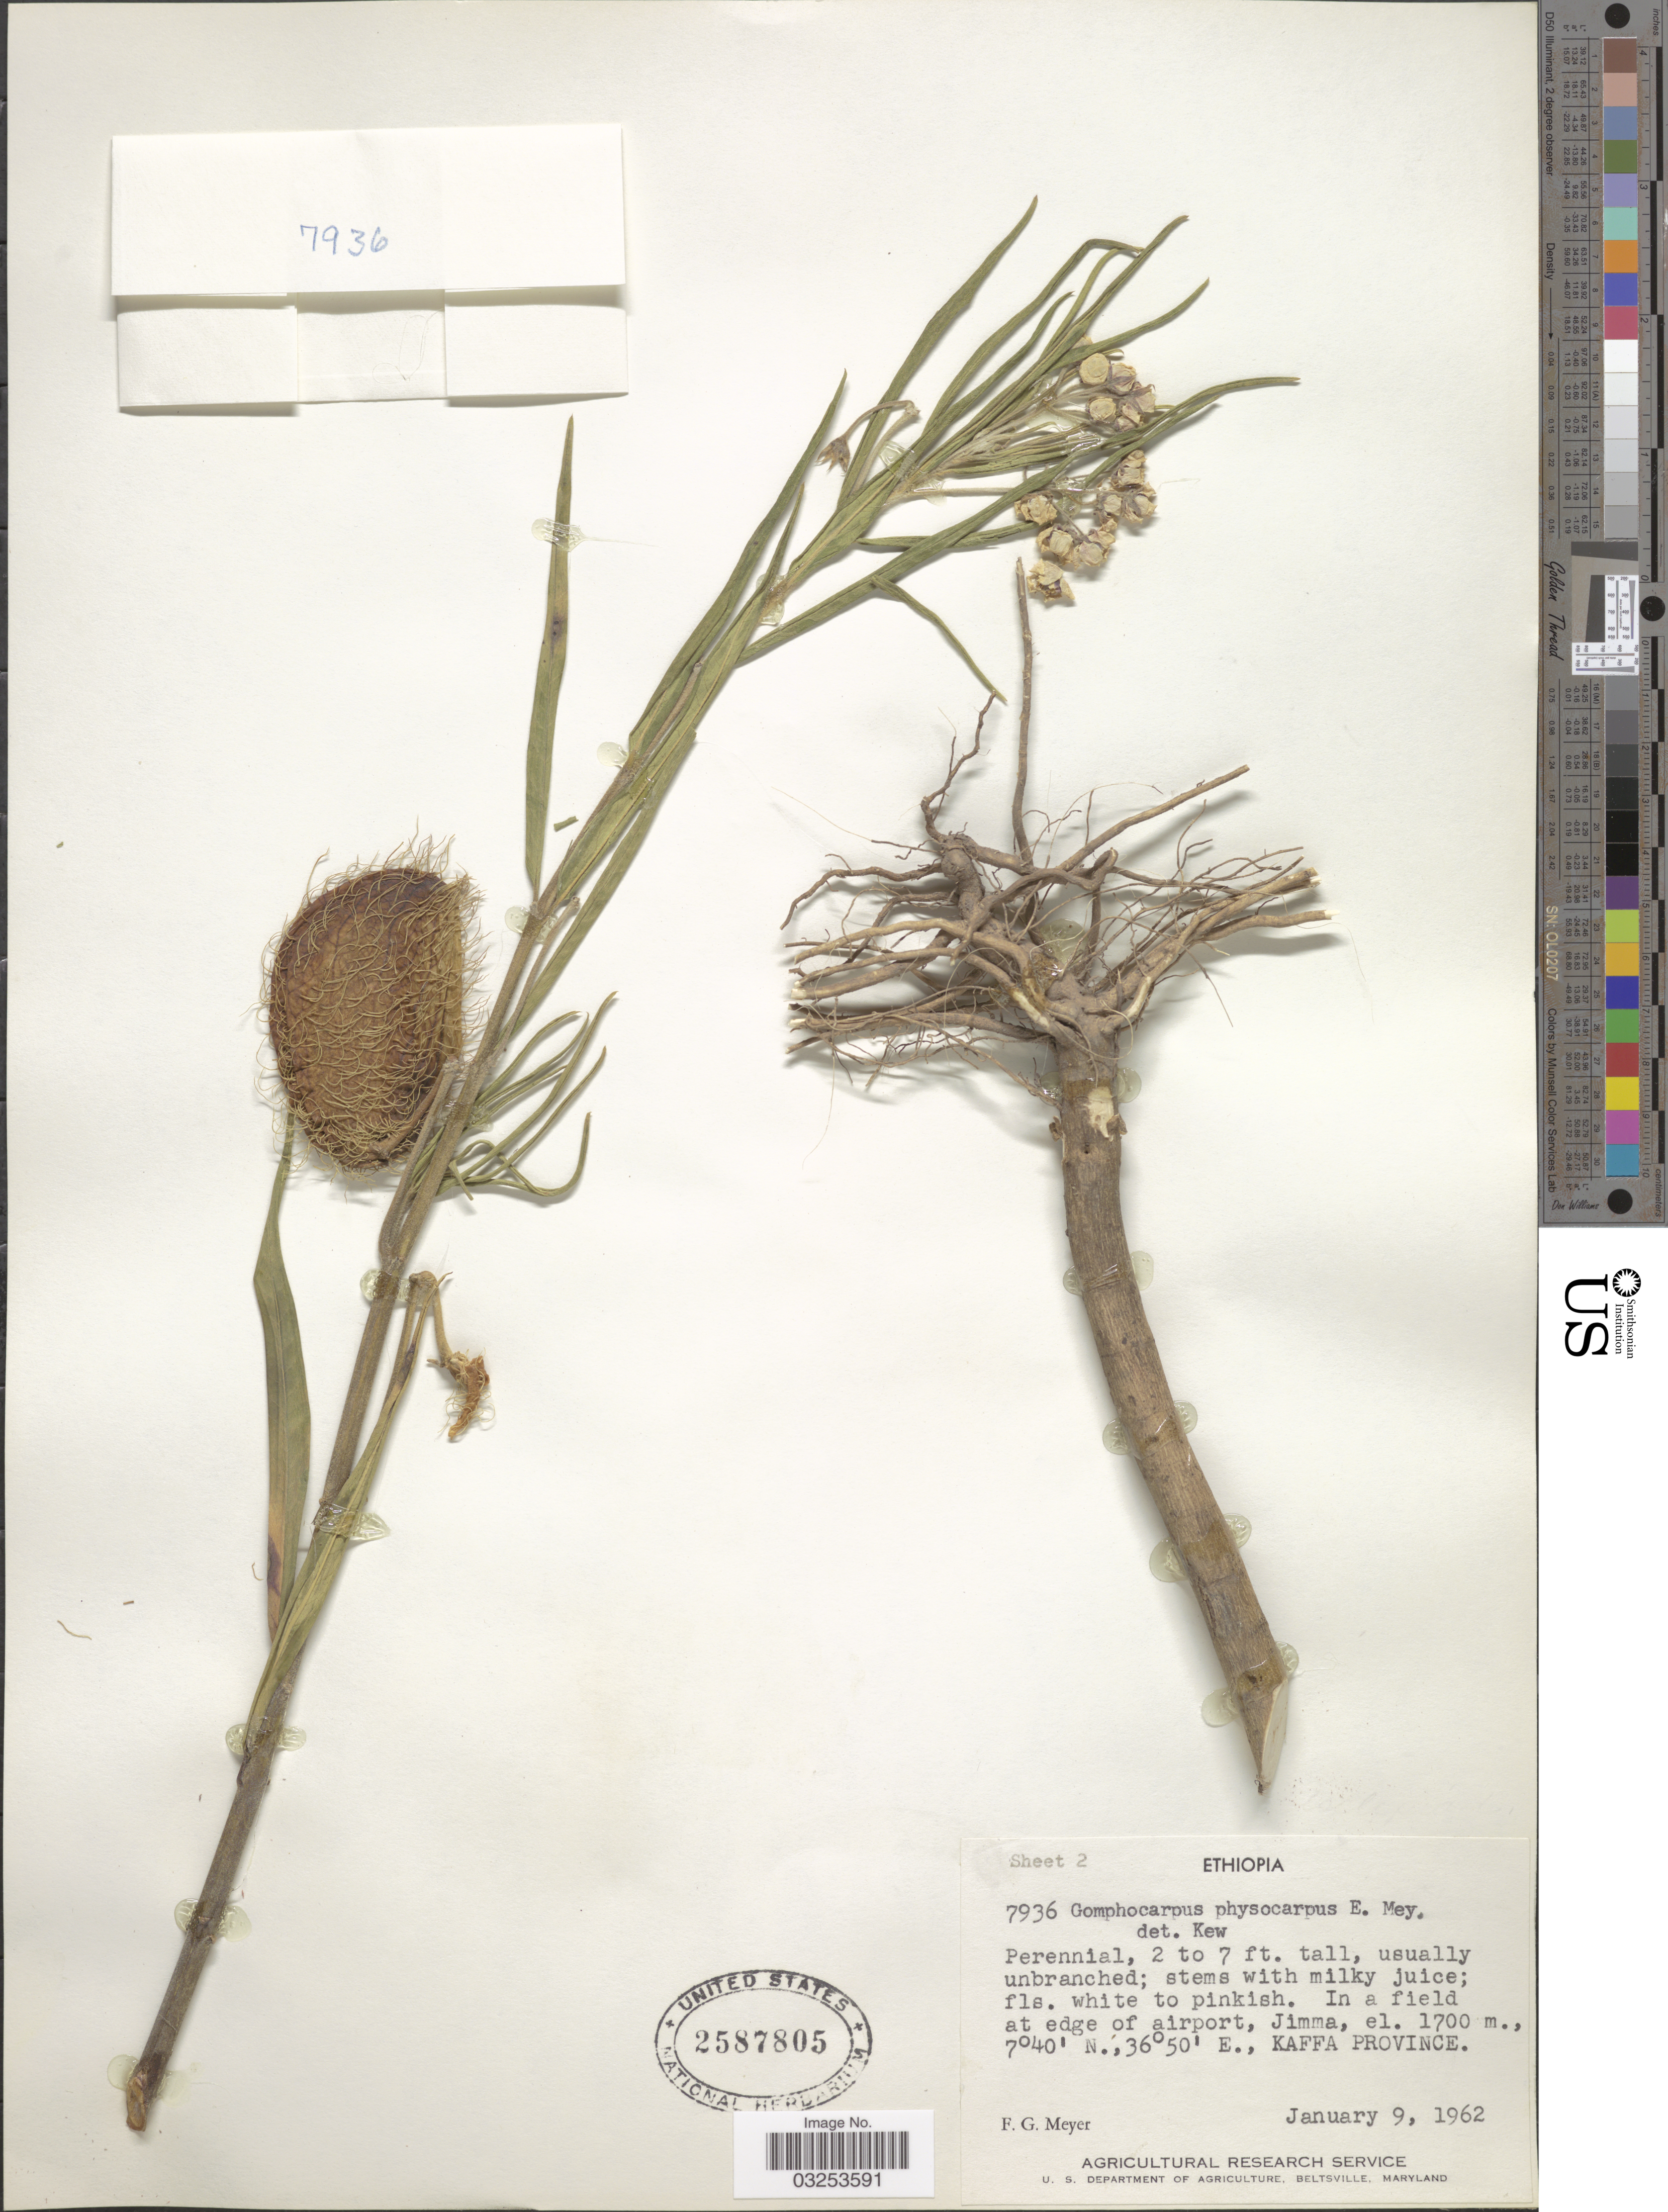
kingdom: Plantae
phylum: Tracheophyta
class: Magnoliopsida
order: Gentianales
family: Apocynaceae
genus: Gomphocarpus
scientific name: Gomphocarpus physocarpus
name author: E. Mey.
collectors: F. G. Meyer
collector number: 7936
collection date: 1962-01-09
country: Ethiopia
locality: In a field at edge of airport, Jimma, Kaffa Province.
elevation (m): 1700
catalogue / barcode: US 2587805